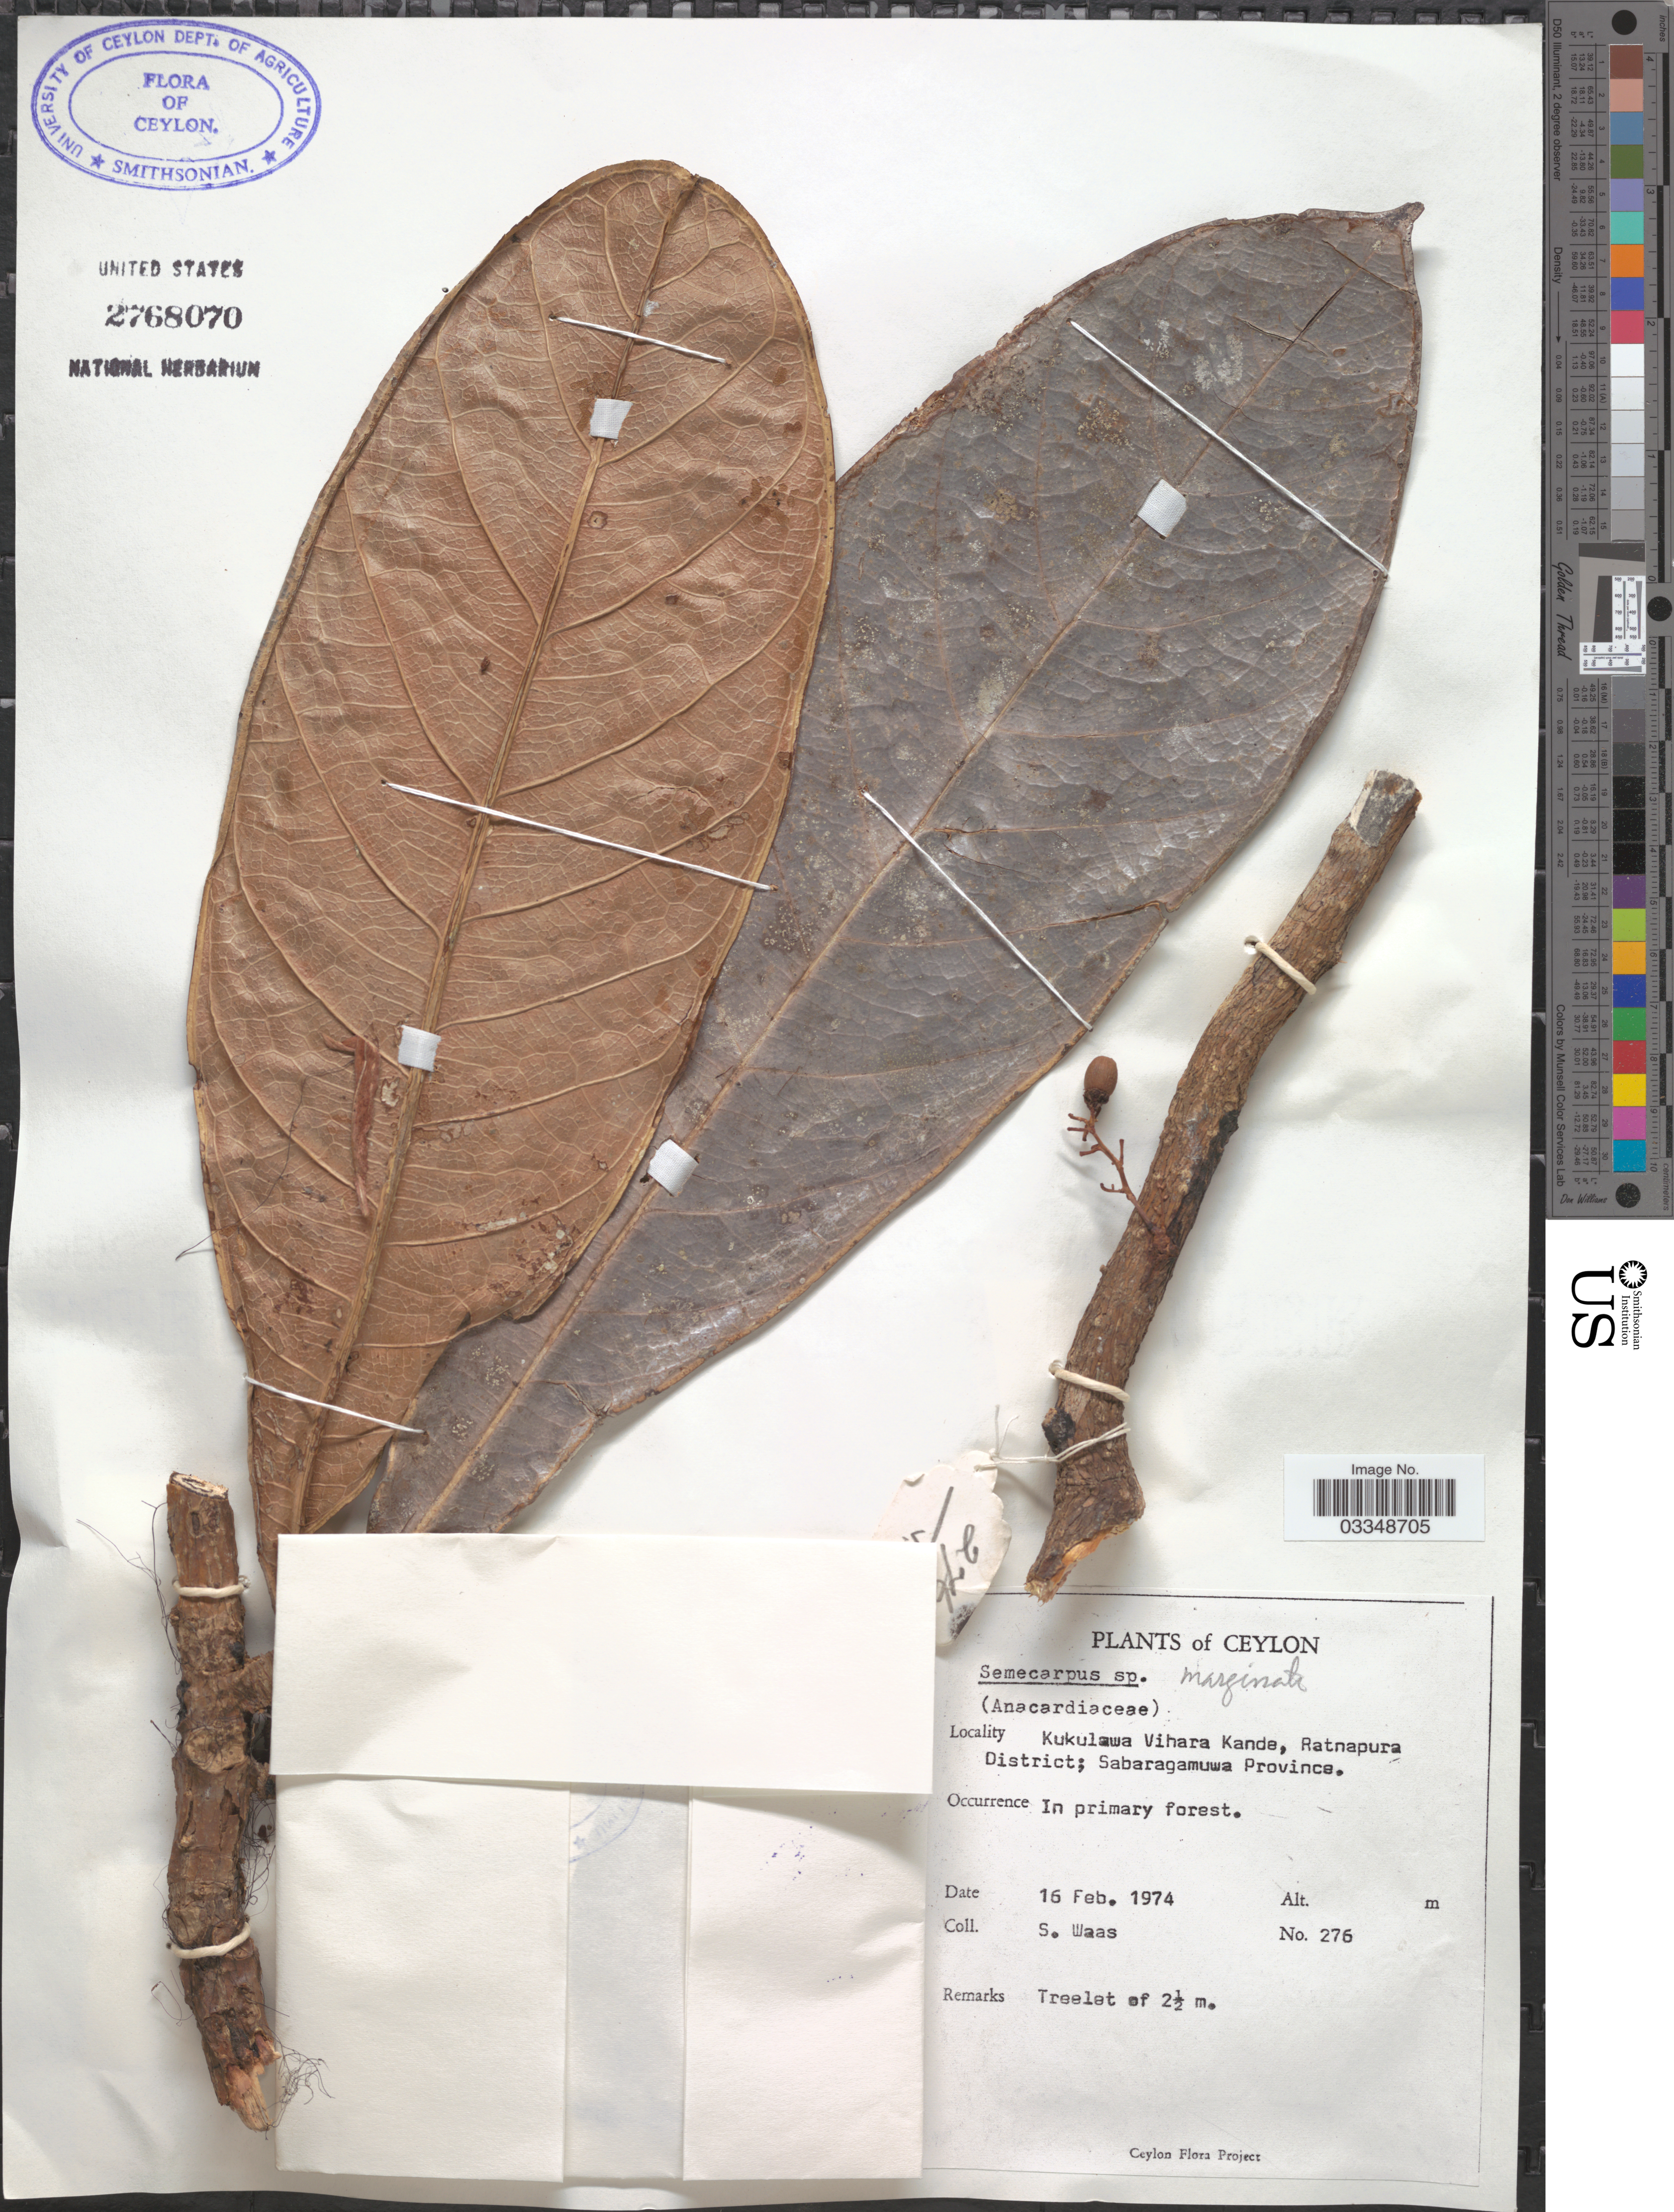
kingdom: Plantae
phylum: Tracheophyta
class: Magnoliopsida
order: Sapindales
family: Anacardiaceae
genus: Semecarpus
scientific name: Semecarpus marginatus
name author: Thwaites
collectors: S. Waas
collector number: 276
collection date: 1974-02-16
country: Sri Lanka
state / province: Sabaragamuwa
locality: Ceylon. Kukulawa Vihara Kande, Ratnapura District.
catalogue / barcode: US 2768070